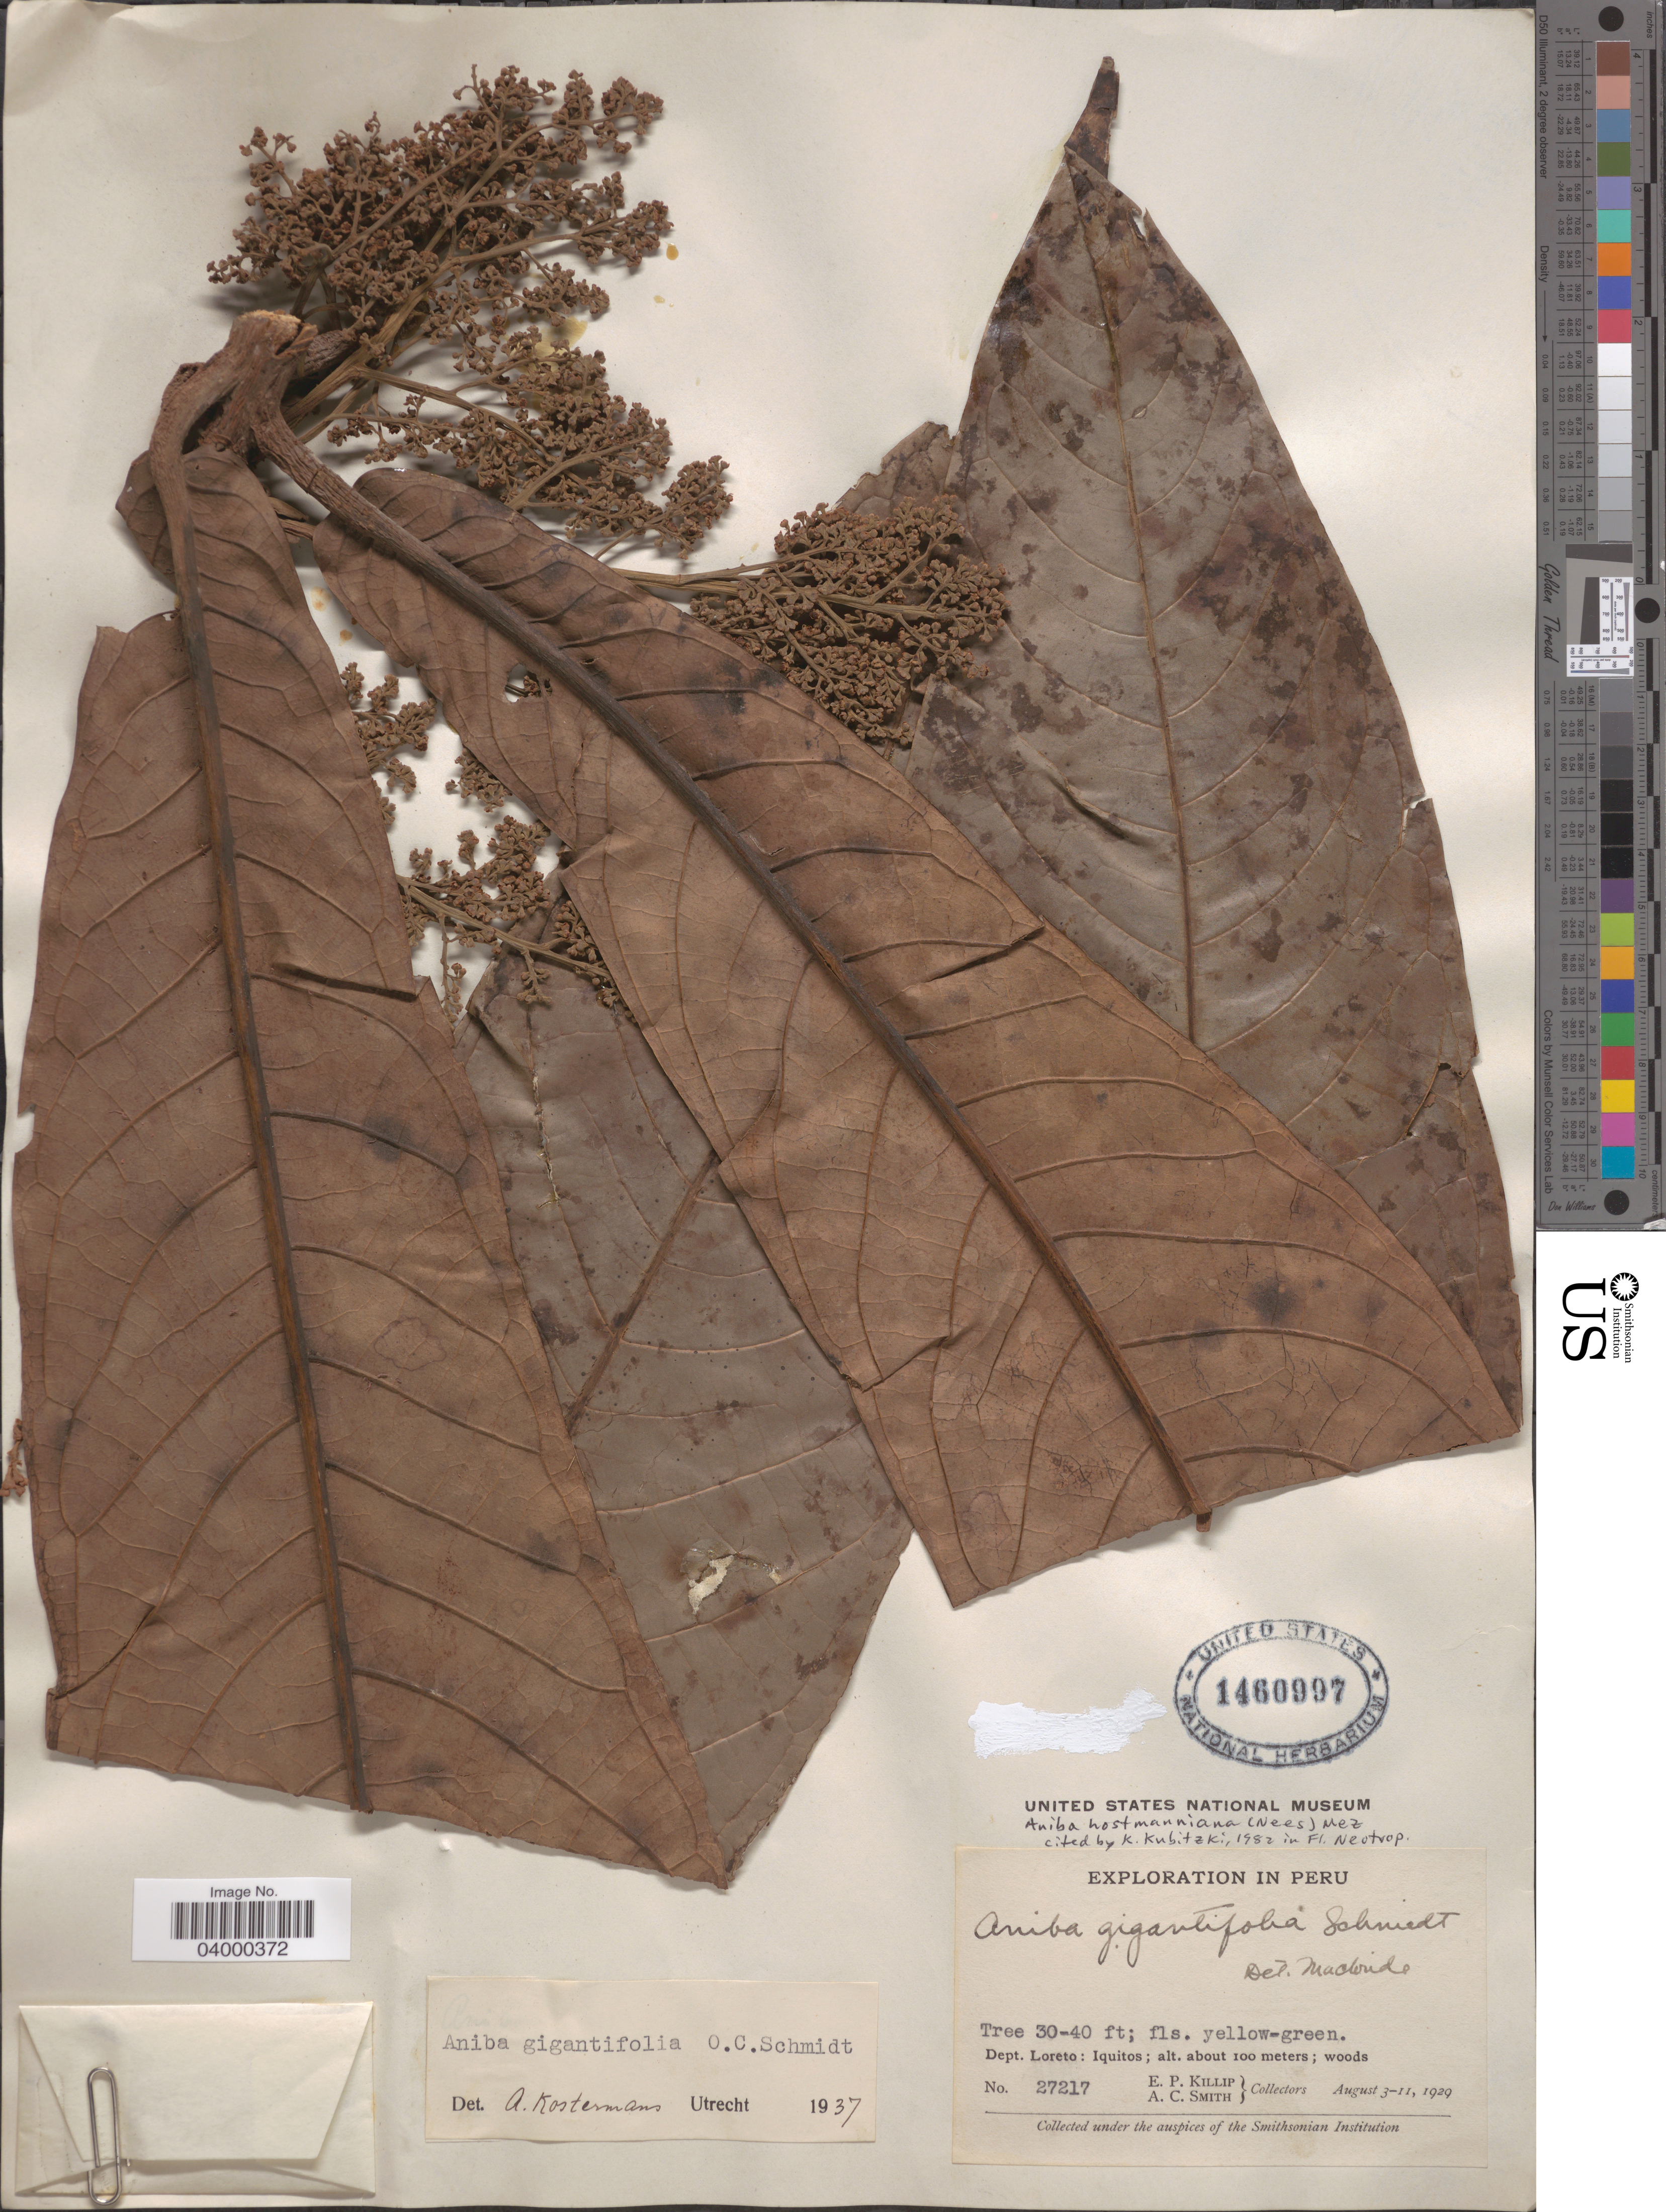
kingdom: Plantae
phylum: Tracheophyta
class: Magnoliopsida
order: Laurales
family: Lauraceae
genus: Aniba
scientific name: Aniba hostmanniana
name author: (Nees) Mez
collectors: E. P. Killip & A. C. Smith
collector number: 27217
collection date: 1929-08-03/1929-08-11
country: Peru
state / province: Loreto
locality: Dept. Loreto: Iquitos.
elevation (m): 100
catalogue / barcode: US 1460997